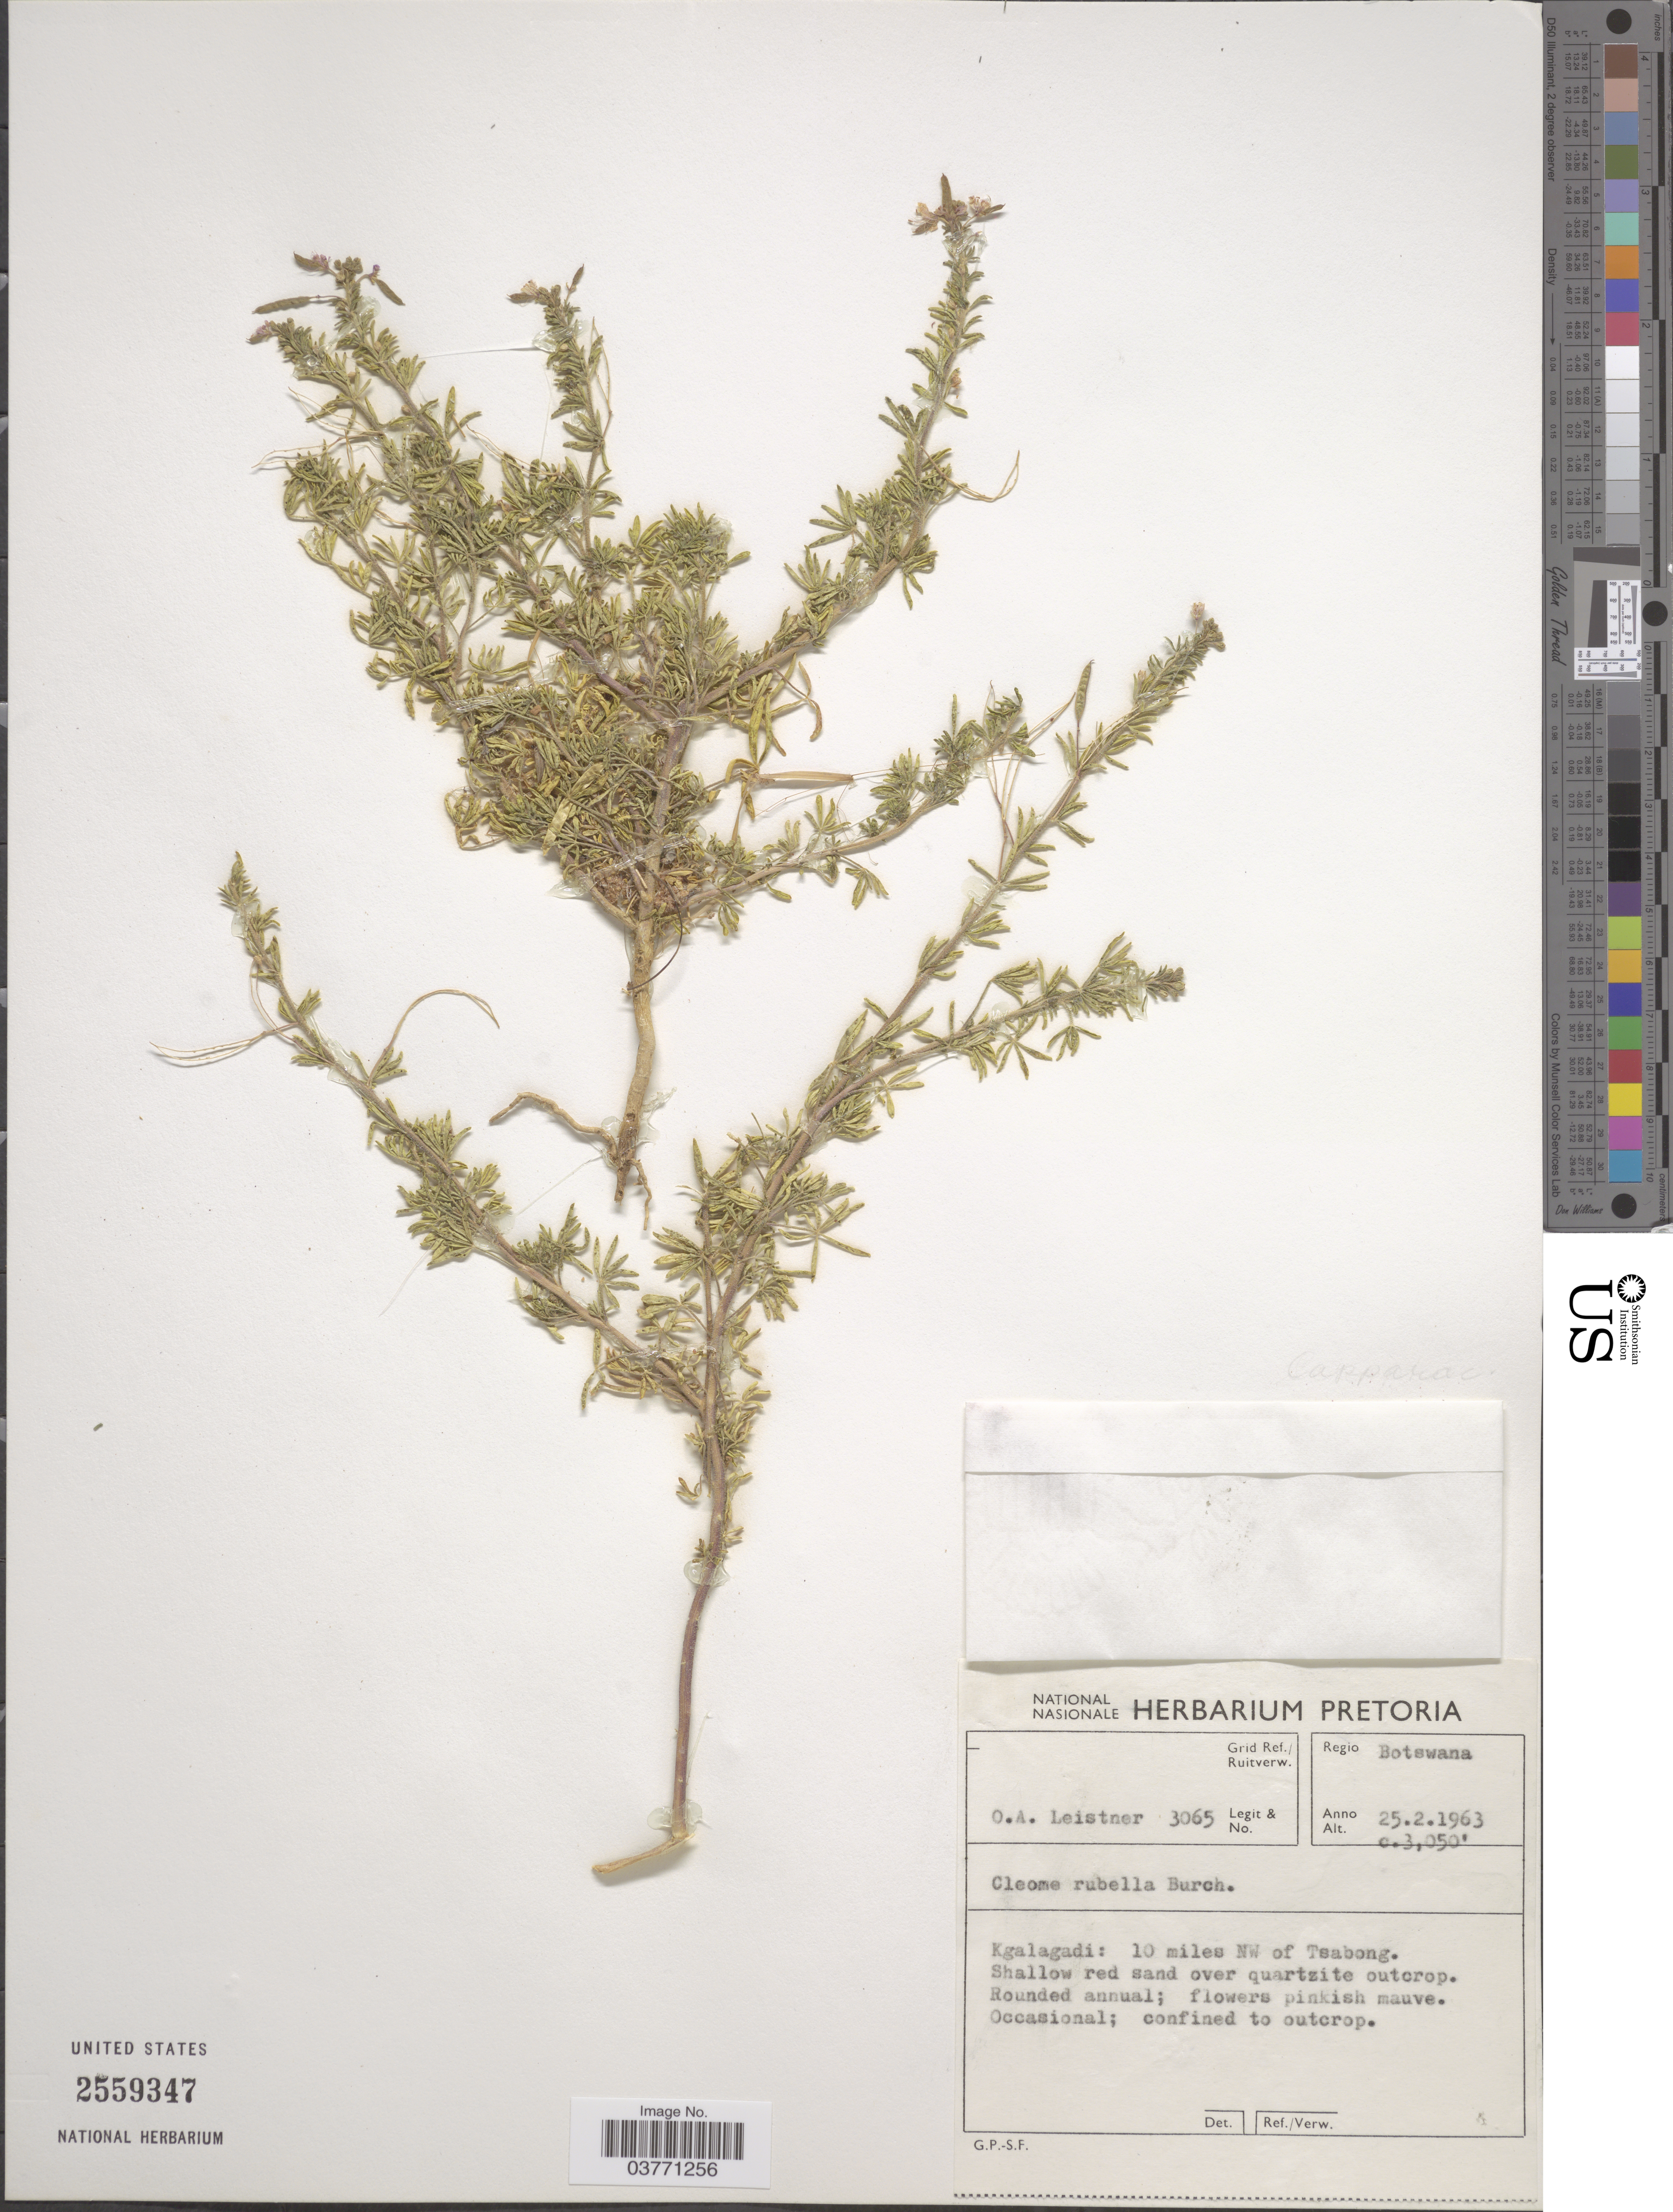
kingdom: Plantae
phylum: Tracheophyta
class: Magnoliopsida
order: Brassicales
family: Cleomaceae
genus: Sieruela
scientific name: Sieruela rubella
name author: (Burch.) Roalson & J.C. Hall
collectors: O. A. Leistner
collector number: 3065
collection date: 1963-02-25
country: Botswana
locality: Kgalagadi: 10 miles NW of Tsabong.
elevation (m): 930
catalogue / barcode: US 2559347